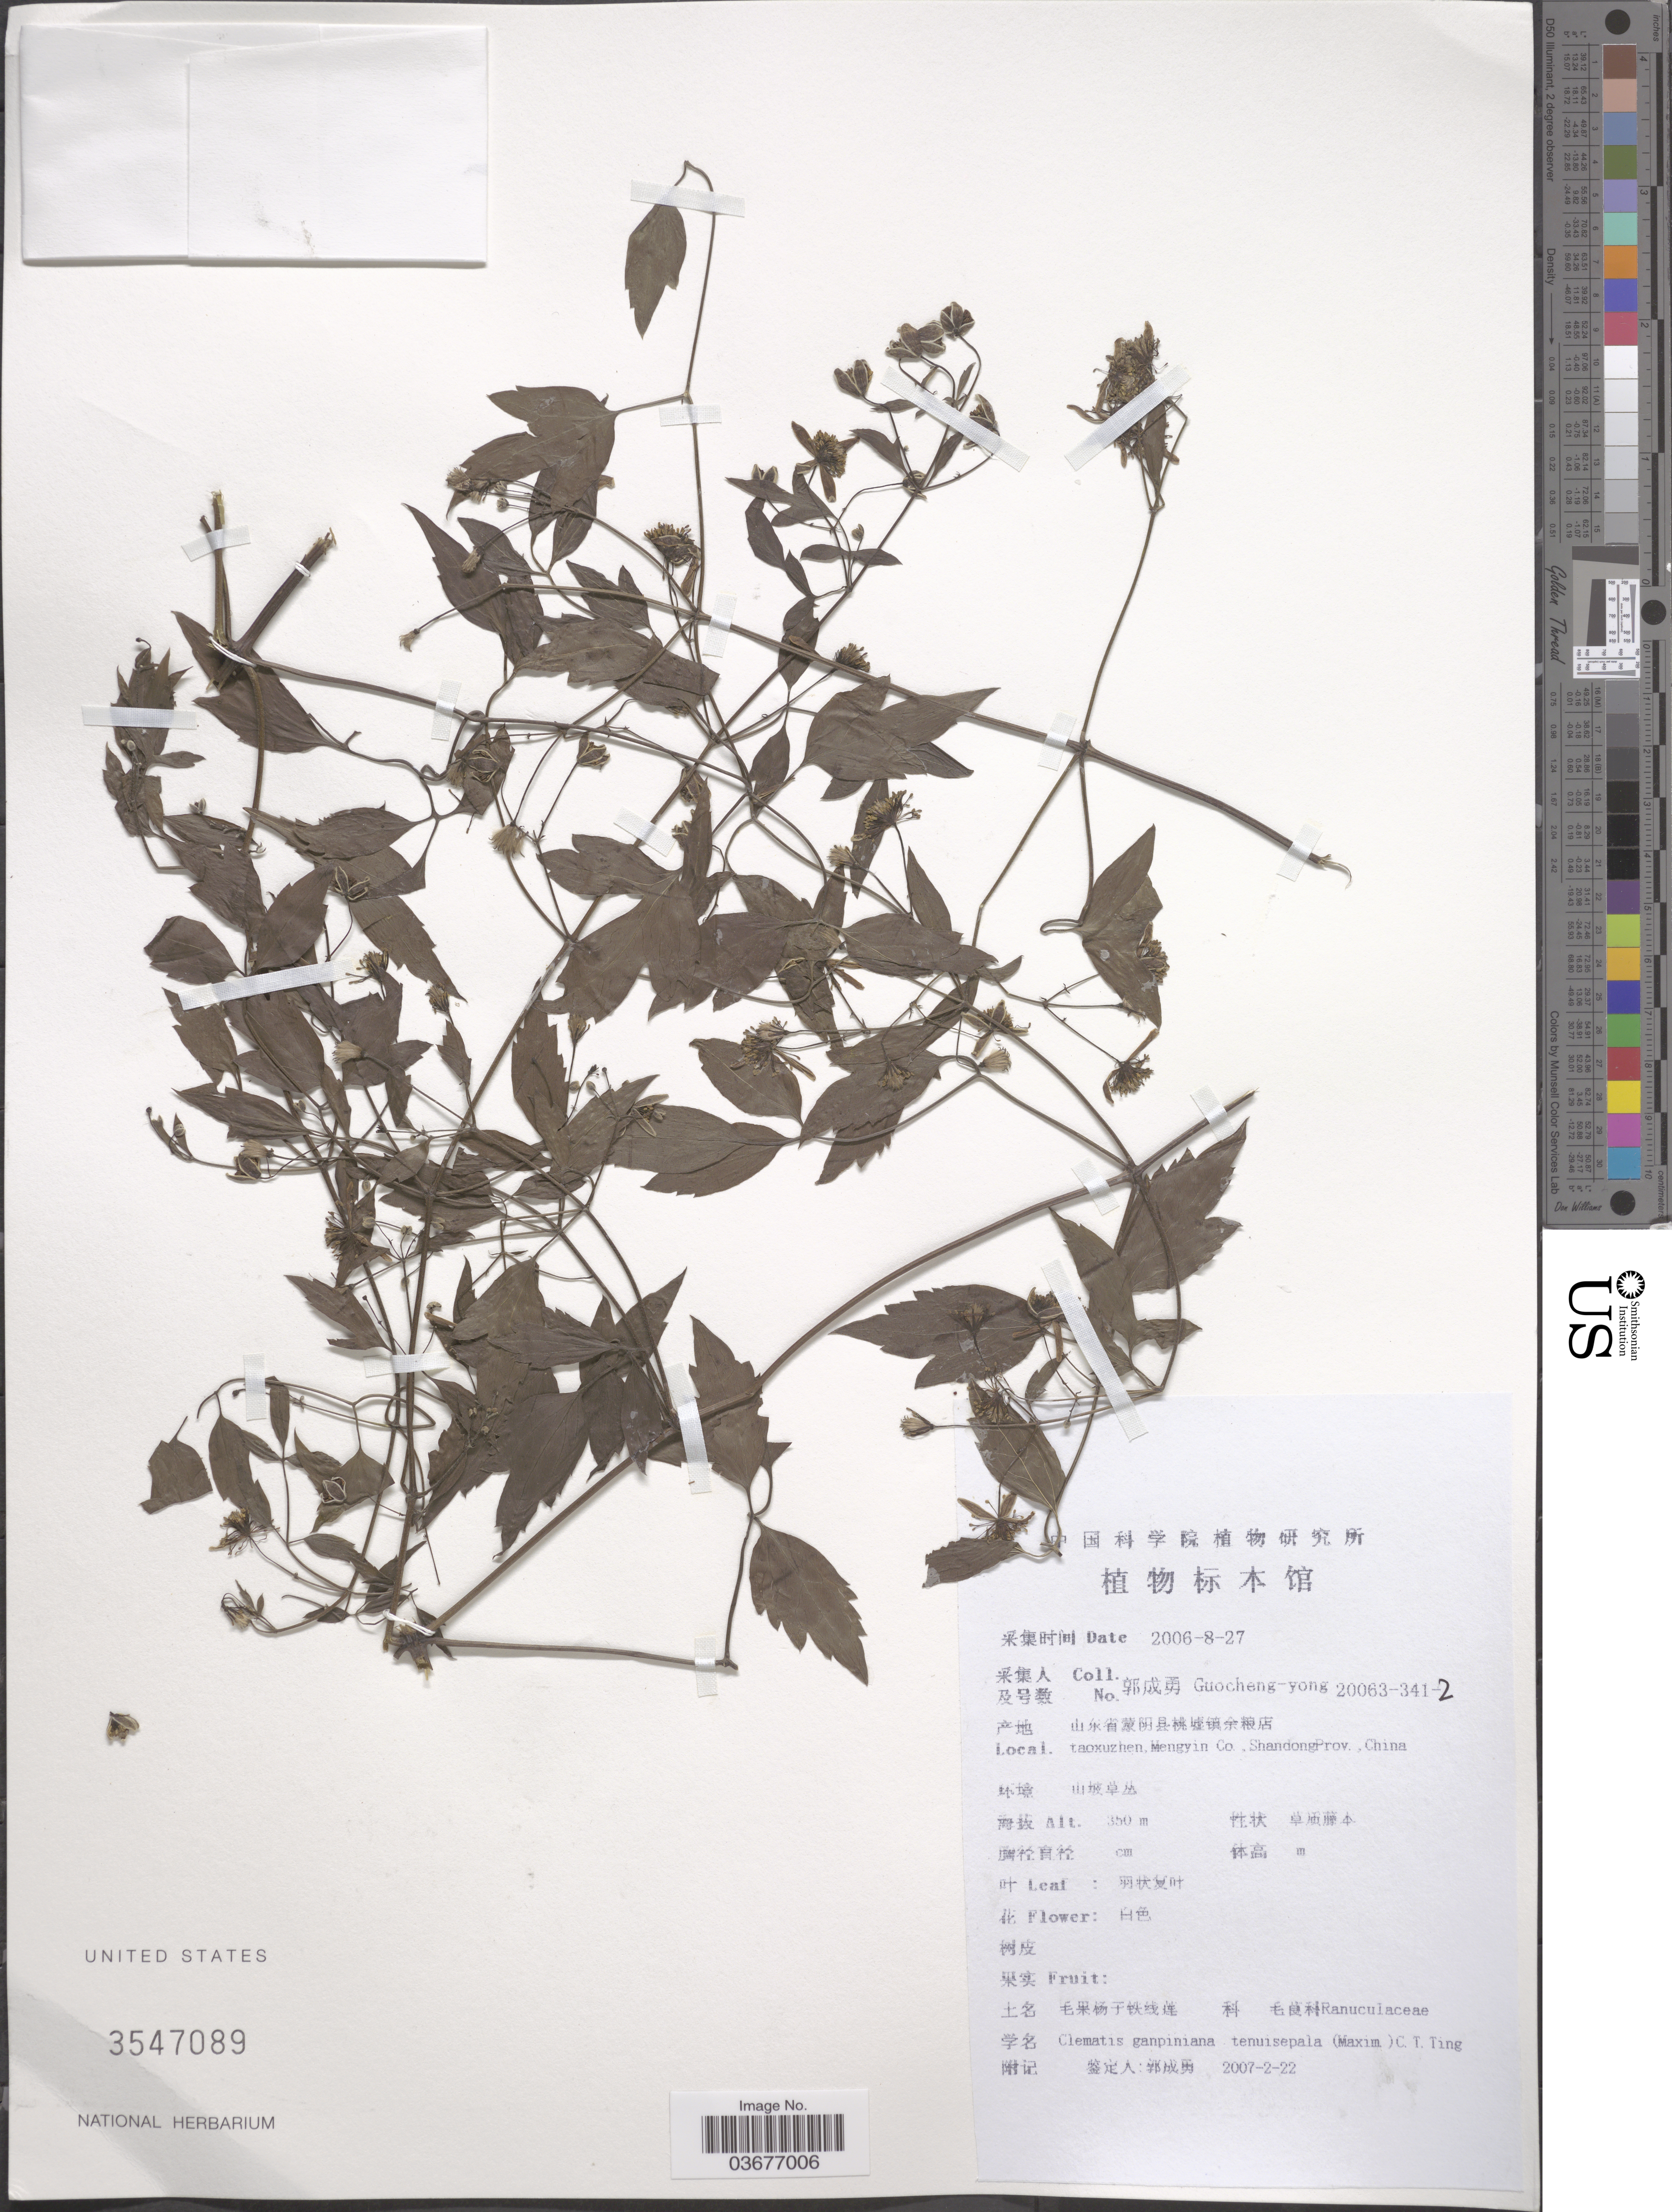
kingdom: Plantae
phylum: Tracheophyta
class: Magnoliopsida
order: Ranunculales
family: Ranunculaceae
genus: Clematis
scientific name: Clematis ganpiniana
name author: (H. Lév. & Vaniot) Tamura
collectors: Guo cheng-yong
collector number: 20063-341-2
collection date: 2006-08-27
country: China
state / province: Shandong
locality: Taoxuzhen, Mengyin Co.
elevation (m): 350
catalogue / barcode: US 3547089